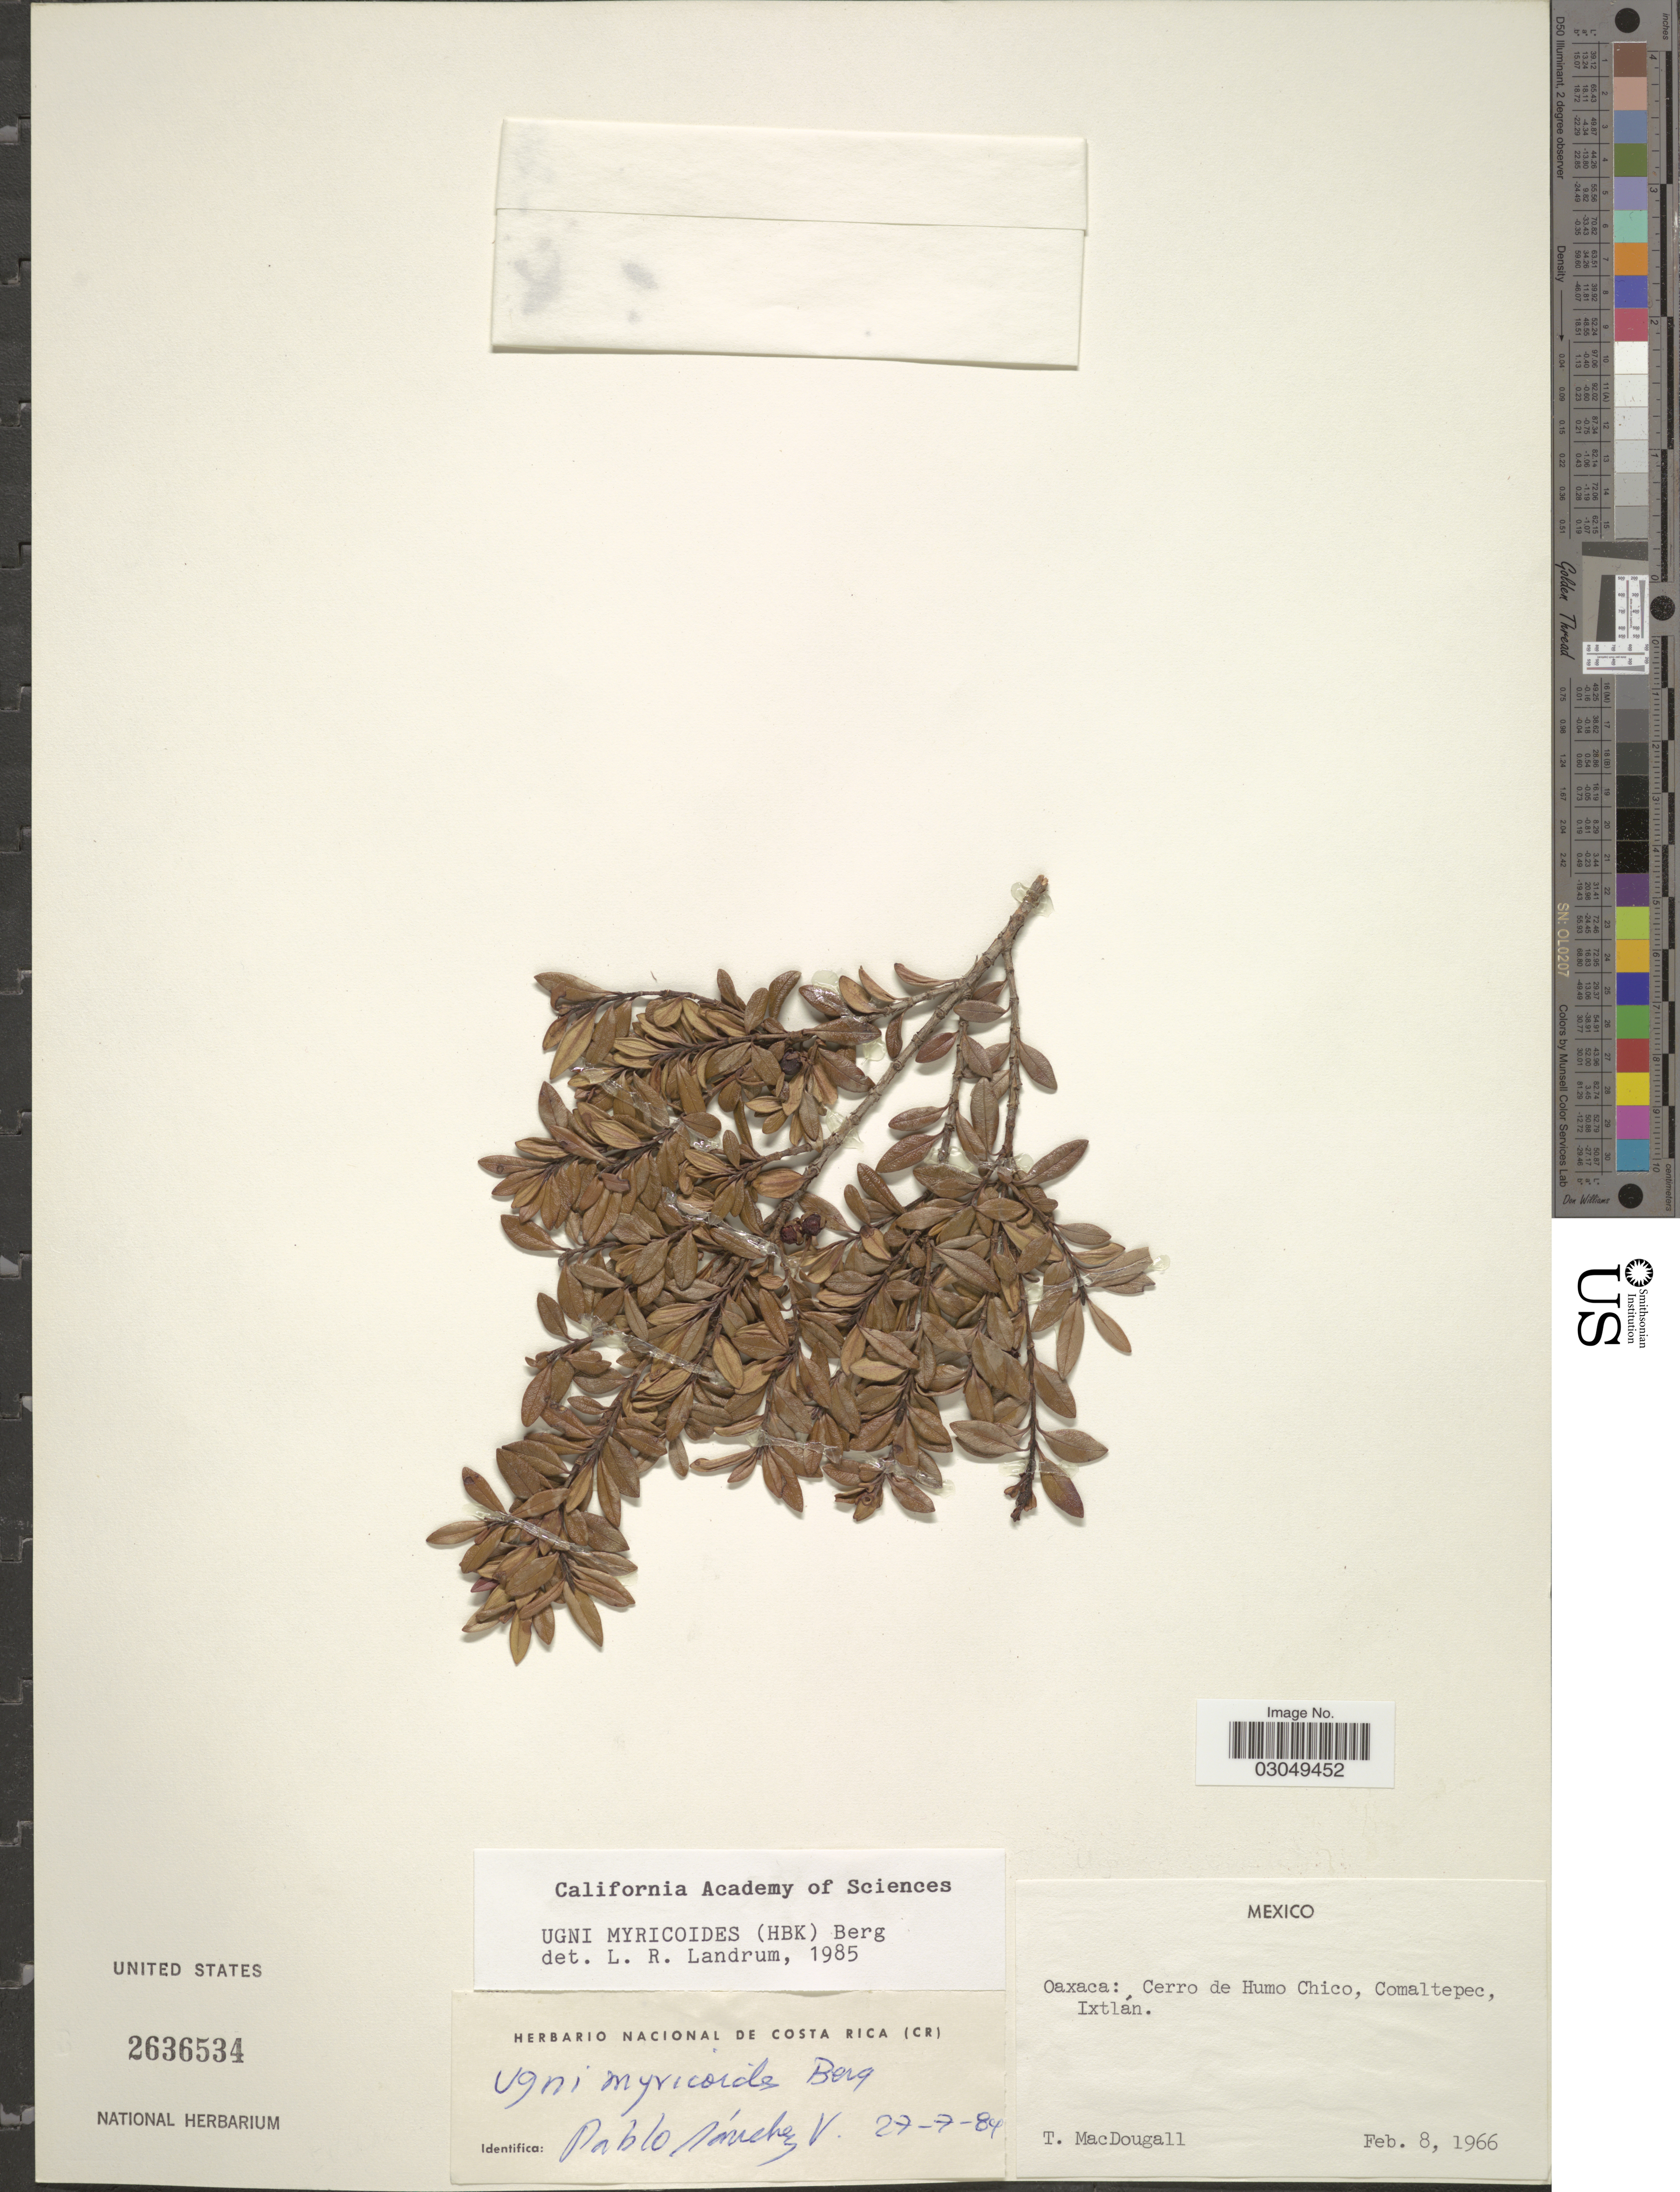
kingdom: Plantae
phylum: Tracheophyta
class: Magnoliopsida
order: Myrtales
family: Myrtaceae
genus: Ugni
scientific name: Ugni myricoides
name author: (Kunth) O. Berg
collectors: T. B. MacDougall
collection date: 1966-02-08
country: Mexico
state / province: Oaxaca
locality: Cerro de Humo Chico, Comaltepec, Ixtlán.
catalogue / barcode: US 2636534